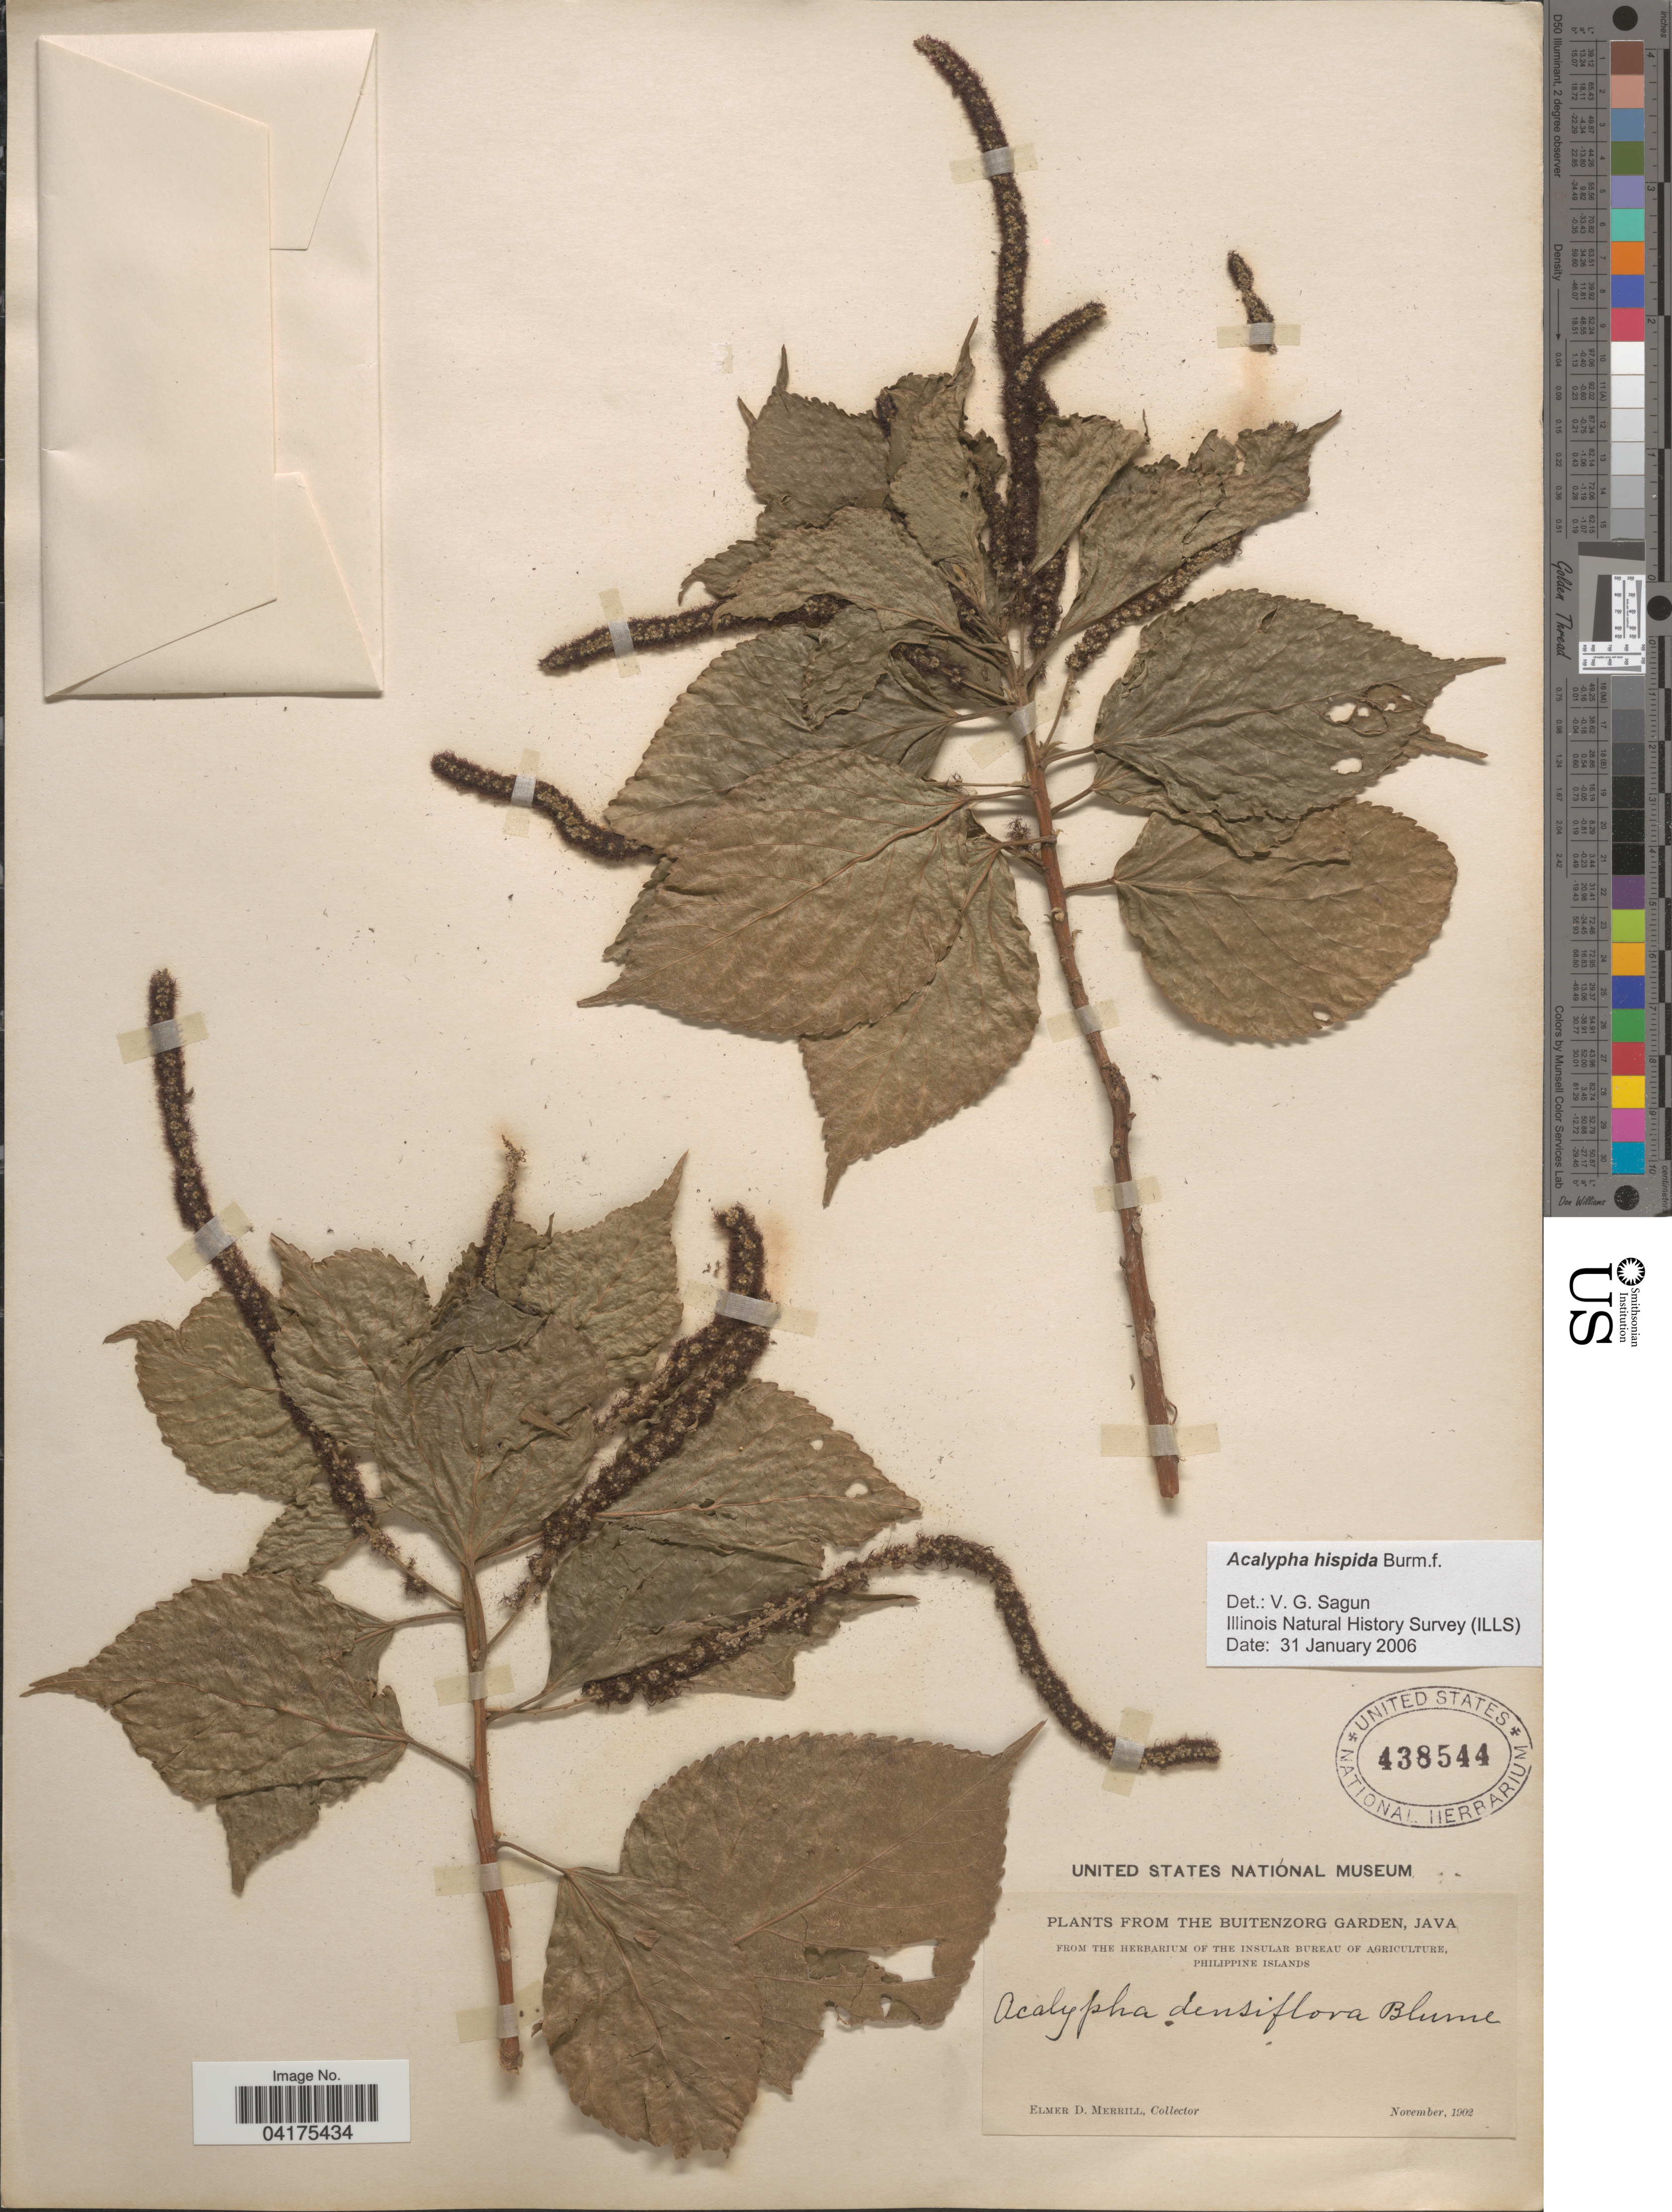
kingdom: Plantae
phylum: Tracheophyta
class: Magnoliopsida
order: Malpighiales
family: Euphorbiaceae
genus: Acalypha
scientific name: Acalypha hispida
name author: Burm. f.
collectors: E. D. Merrill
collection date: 1902-11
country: Indonesia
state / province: Java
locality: The Buitenzorg Garden.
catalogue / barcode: US 438544